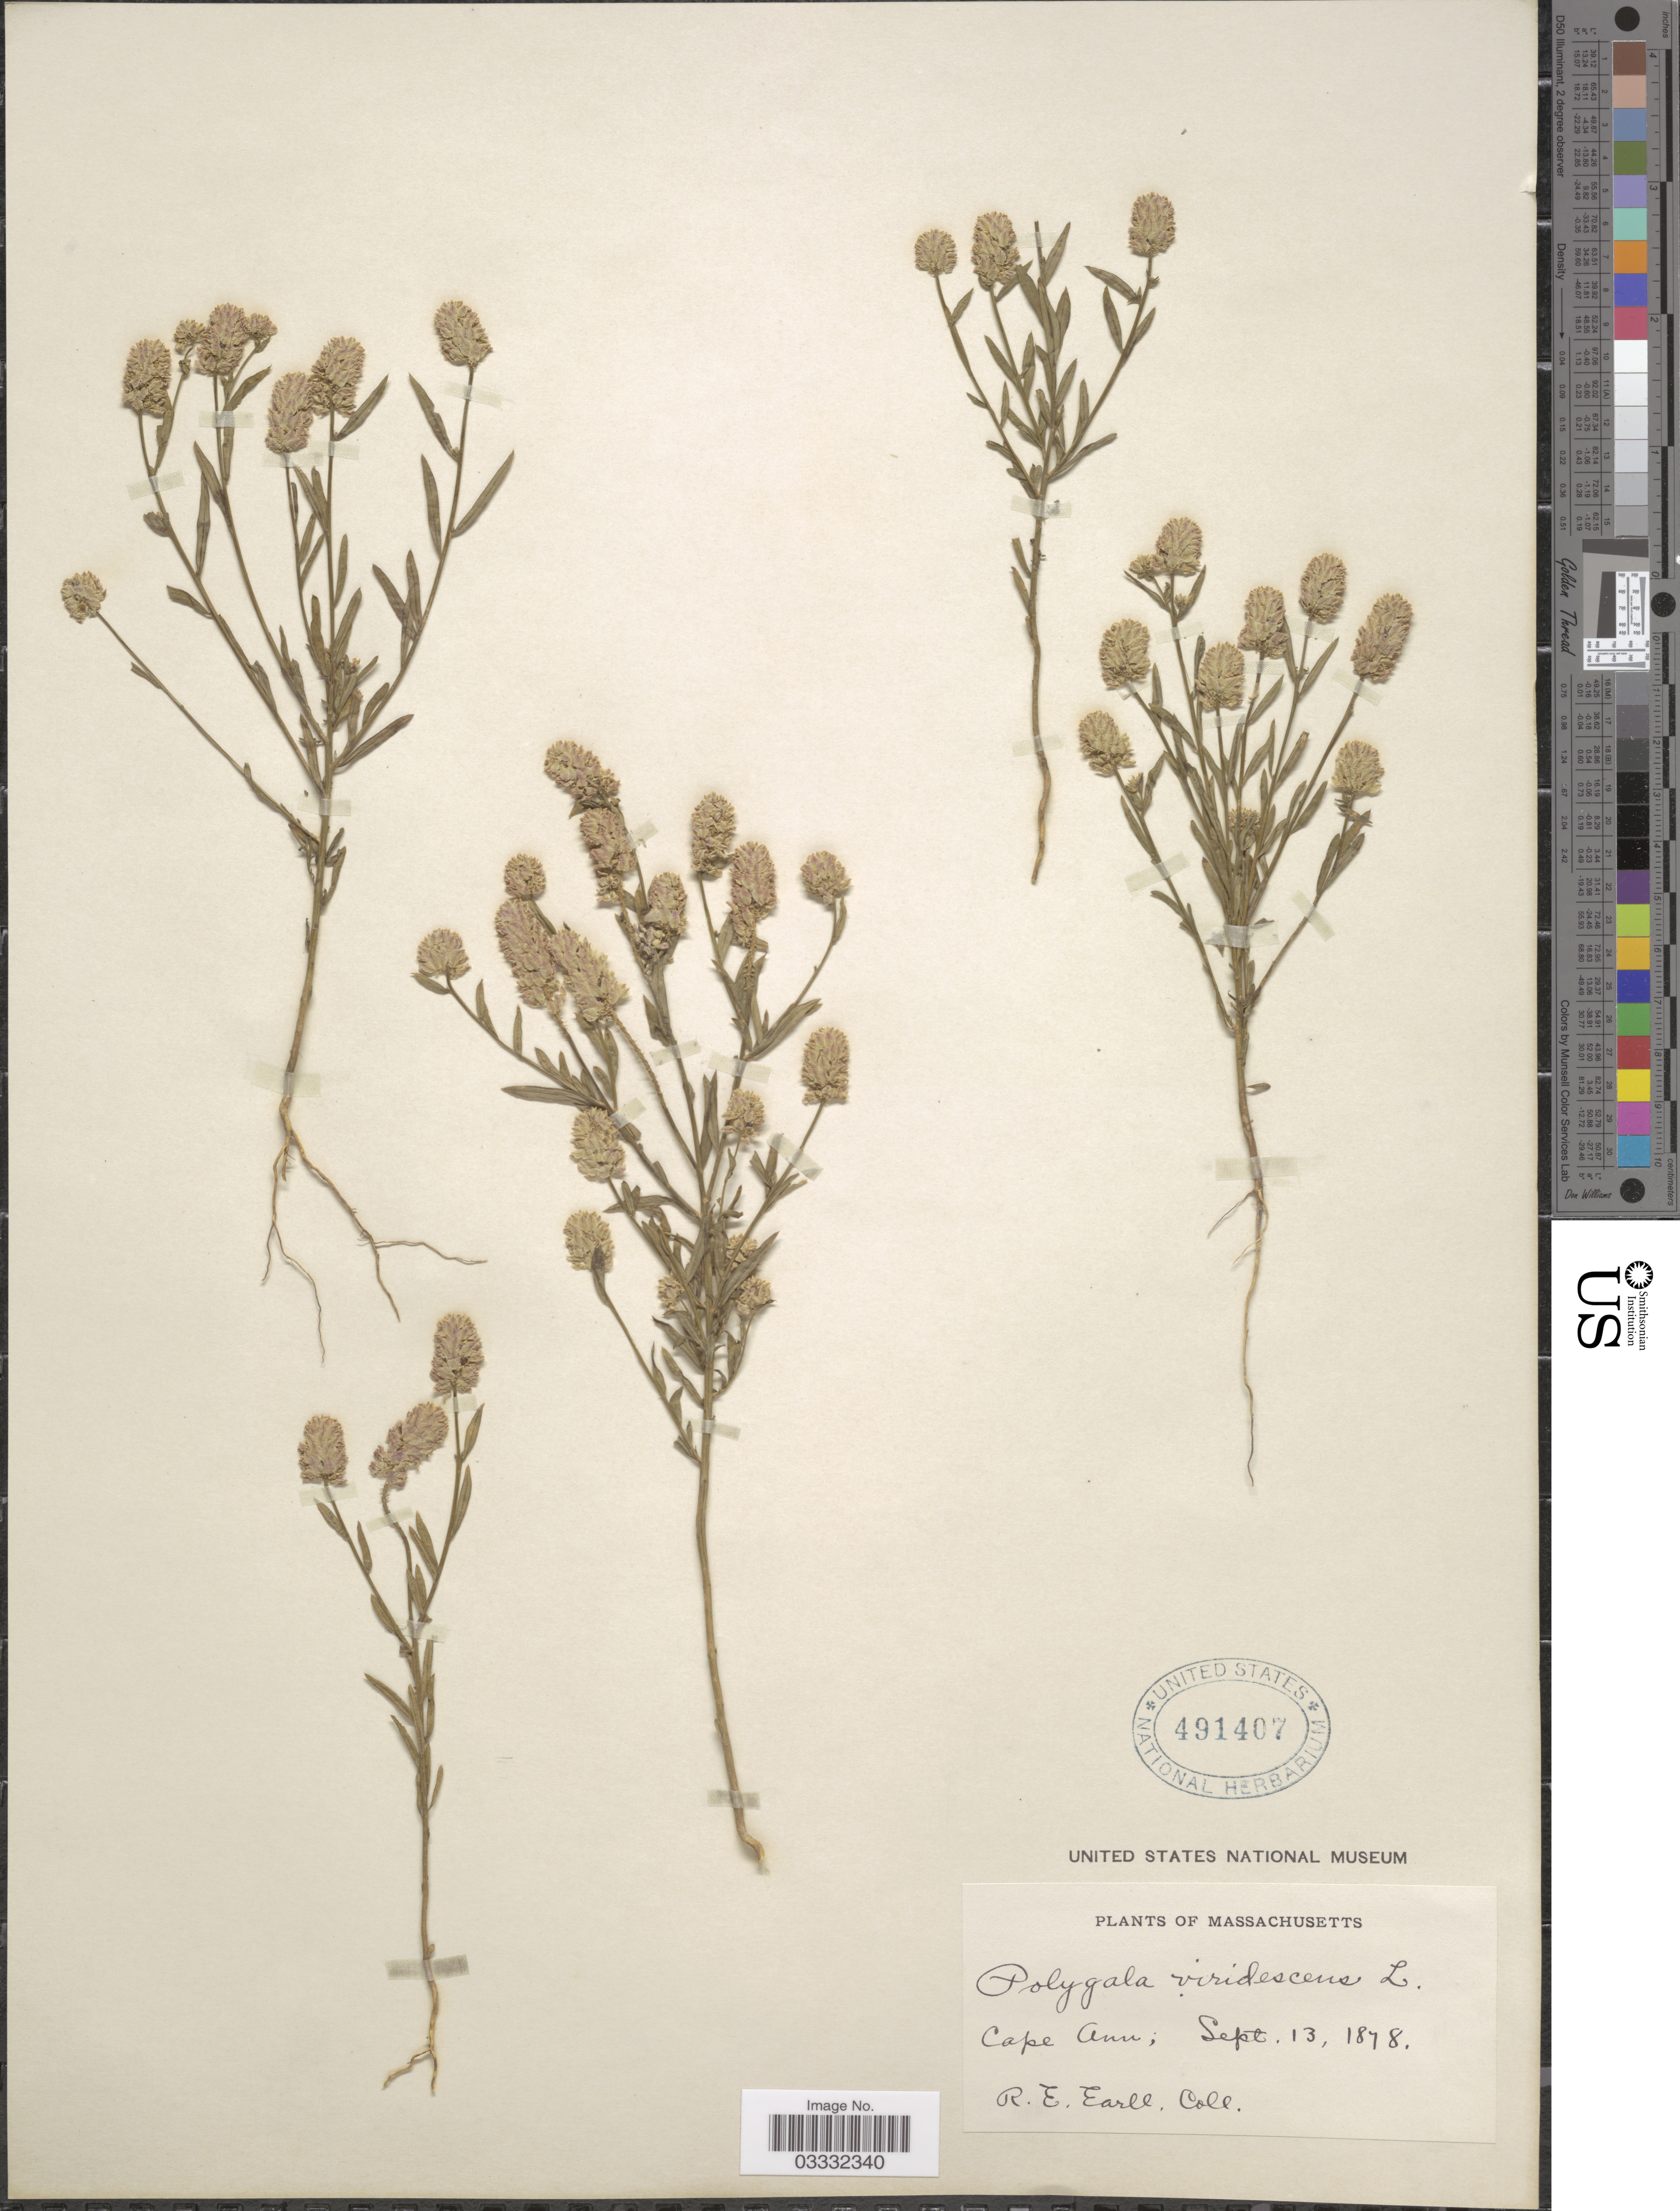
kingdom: Plantae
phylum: Tracheophyta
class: Magnoliopsida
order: Fabales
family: Polygalaceae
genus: Polygala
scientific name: Polygala sanguinea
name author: L.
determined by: Strong, Mark T., (BOT), Smithsonian Institution - National Museum of Natural History (UNITED STATES)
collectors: R. Earll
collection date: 1878-09-13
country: United States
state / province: Massachusetts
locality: Cape Ann.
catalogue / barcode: US 491407